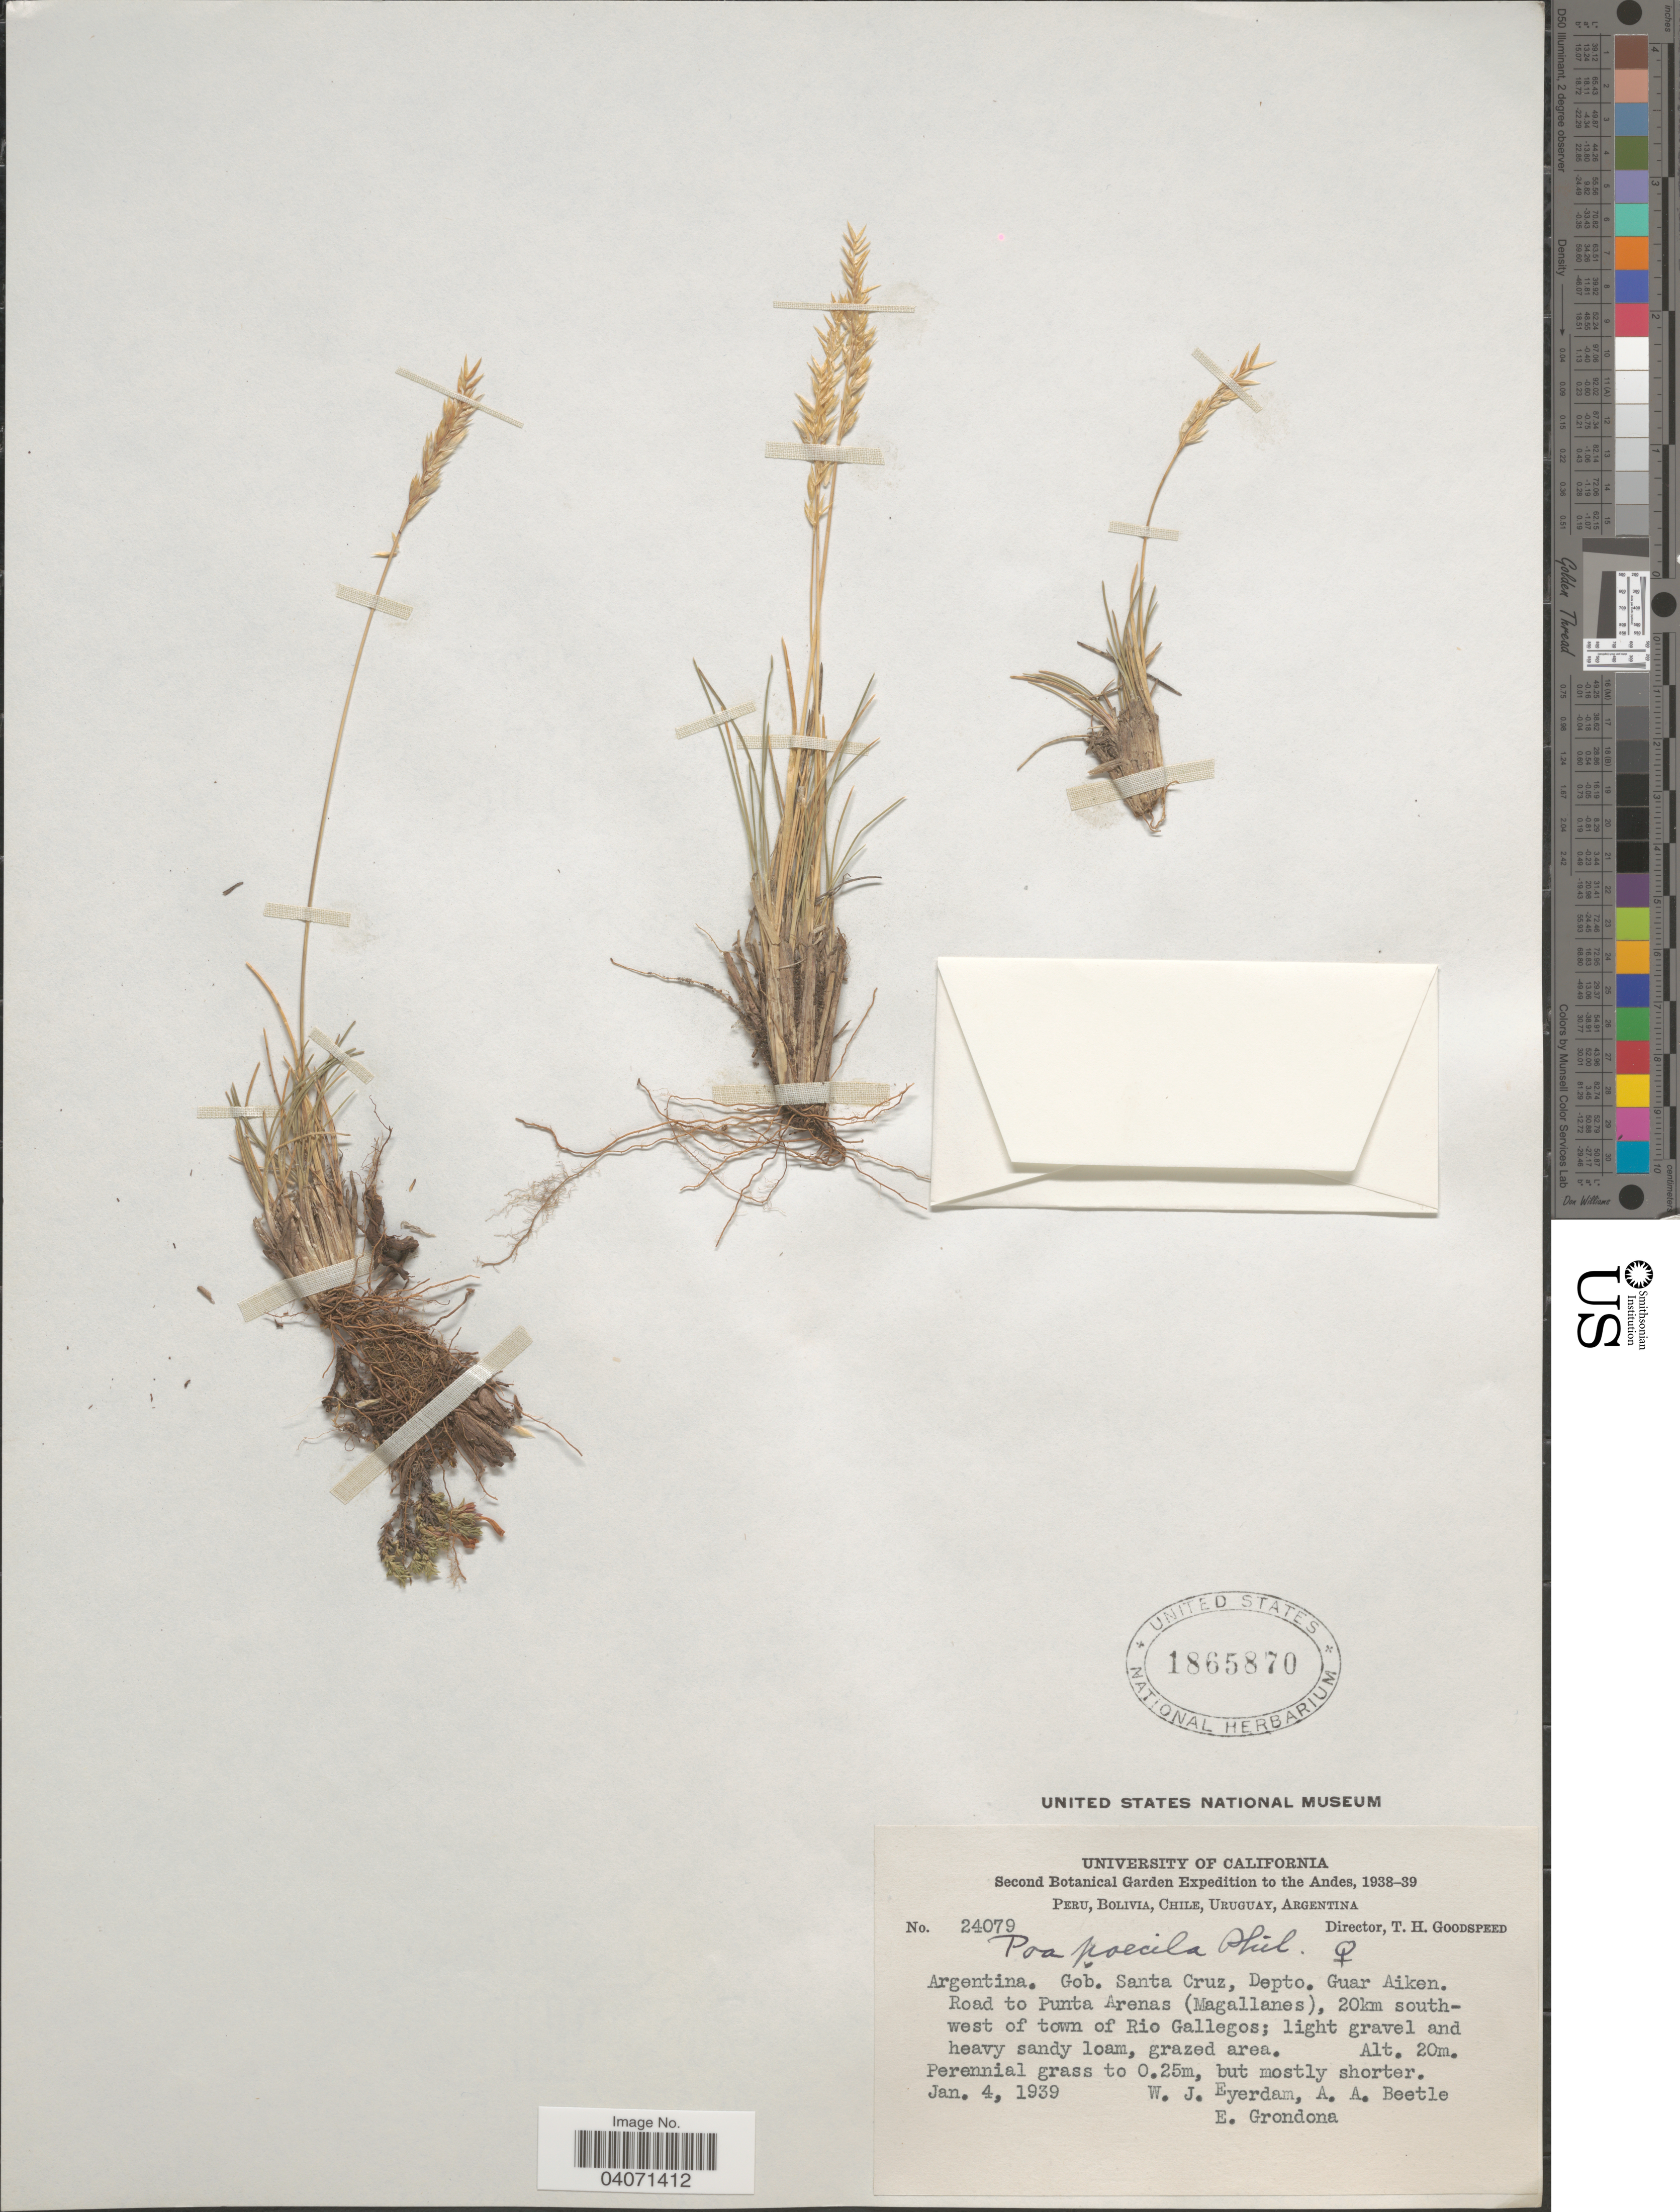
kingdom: Plantae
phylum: Tracheophyta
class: Liliopsida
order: Poales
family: Poaceae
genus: Poa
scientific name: Poa spiciformis var. spiciformis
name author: Steud.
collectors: W. J. Eyerdam, A. A. Beetle & E. Grondona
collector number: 24079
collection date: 1939-01-04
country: Argentina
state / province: Santa Cruz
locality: Second Botanical Garden Expedition to the Andes. Gob. Santa Cruz, Depto. Guar Aiken. Road to Punta Arenas (Magallanes), 20km southwest of town of Rio Gallegos.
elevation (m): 20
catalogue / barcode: US 1865870